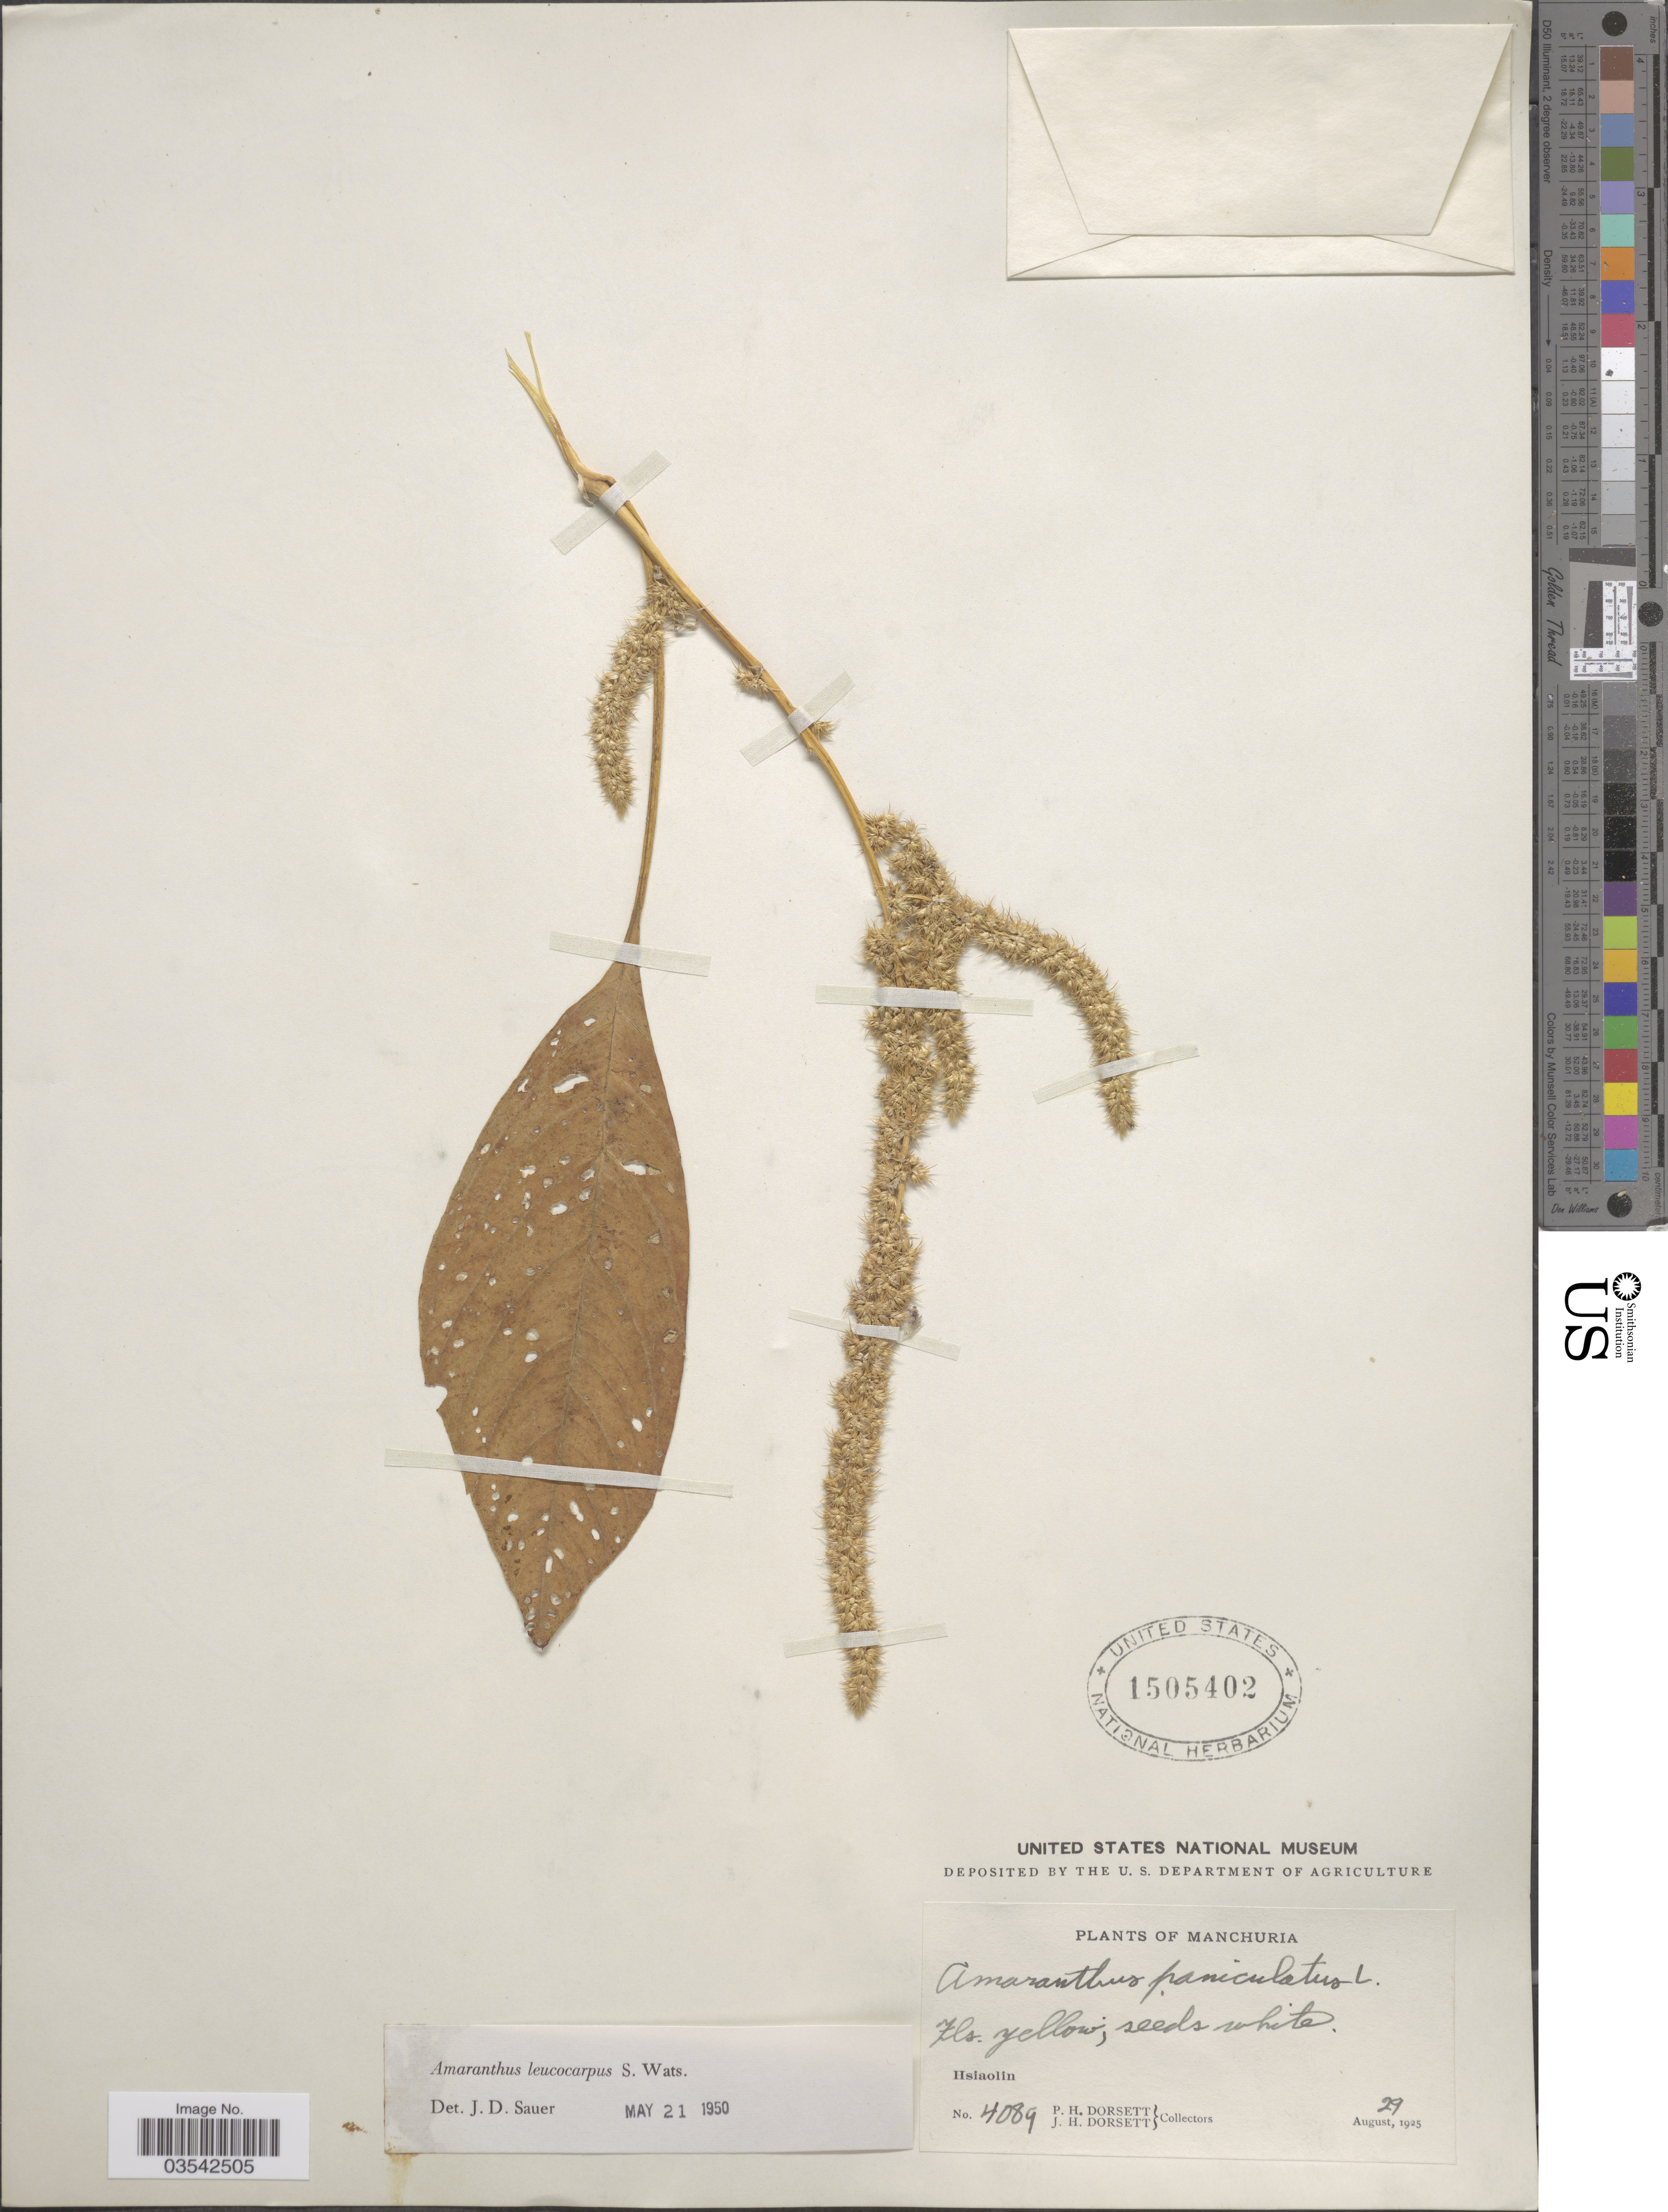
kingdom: Plantae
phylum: Tracheophyta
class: Magnoliopsida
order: Caryophyllales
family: Amaranthaceae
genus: Amaranthus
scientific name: Amaranthus leucocarpus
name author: S. Watson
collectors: P. H. Dorsett & J. Dorsett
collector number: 4089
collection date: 1925-08-29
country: China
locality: Manchuria. Hsiaolin.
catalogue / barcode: US 1505402